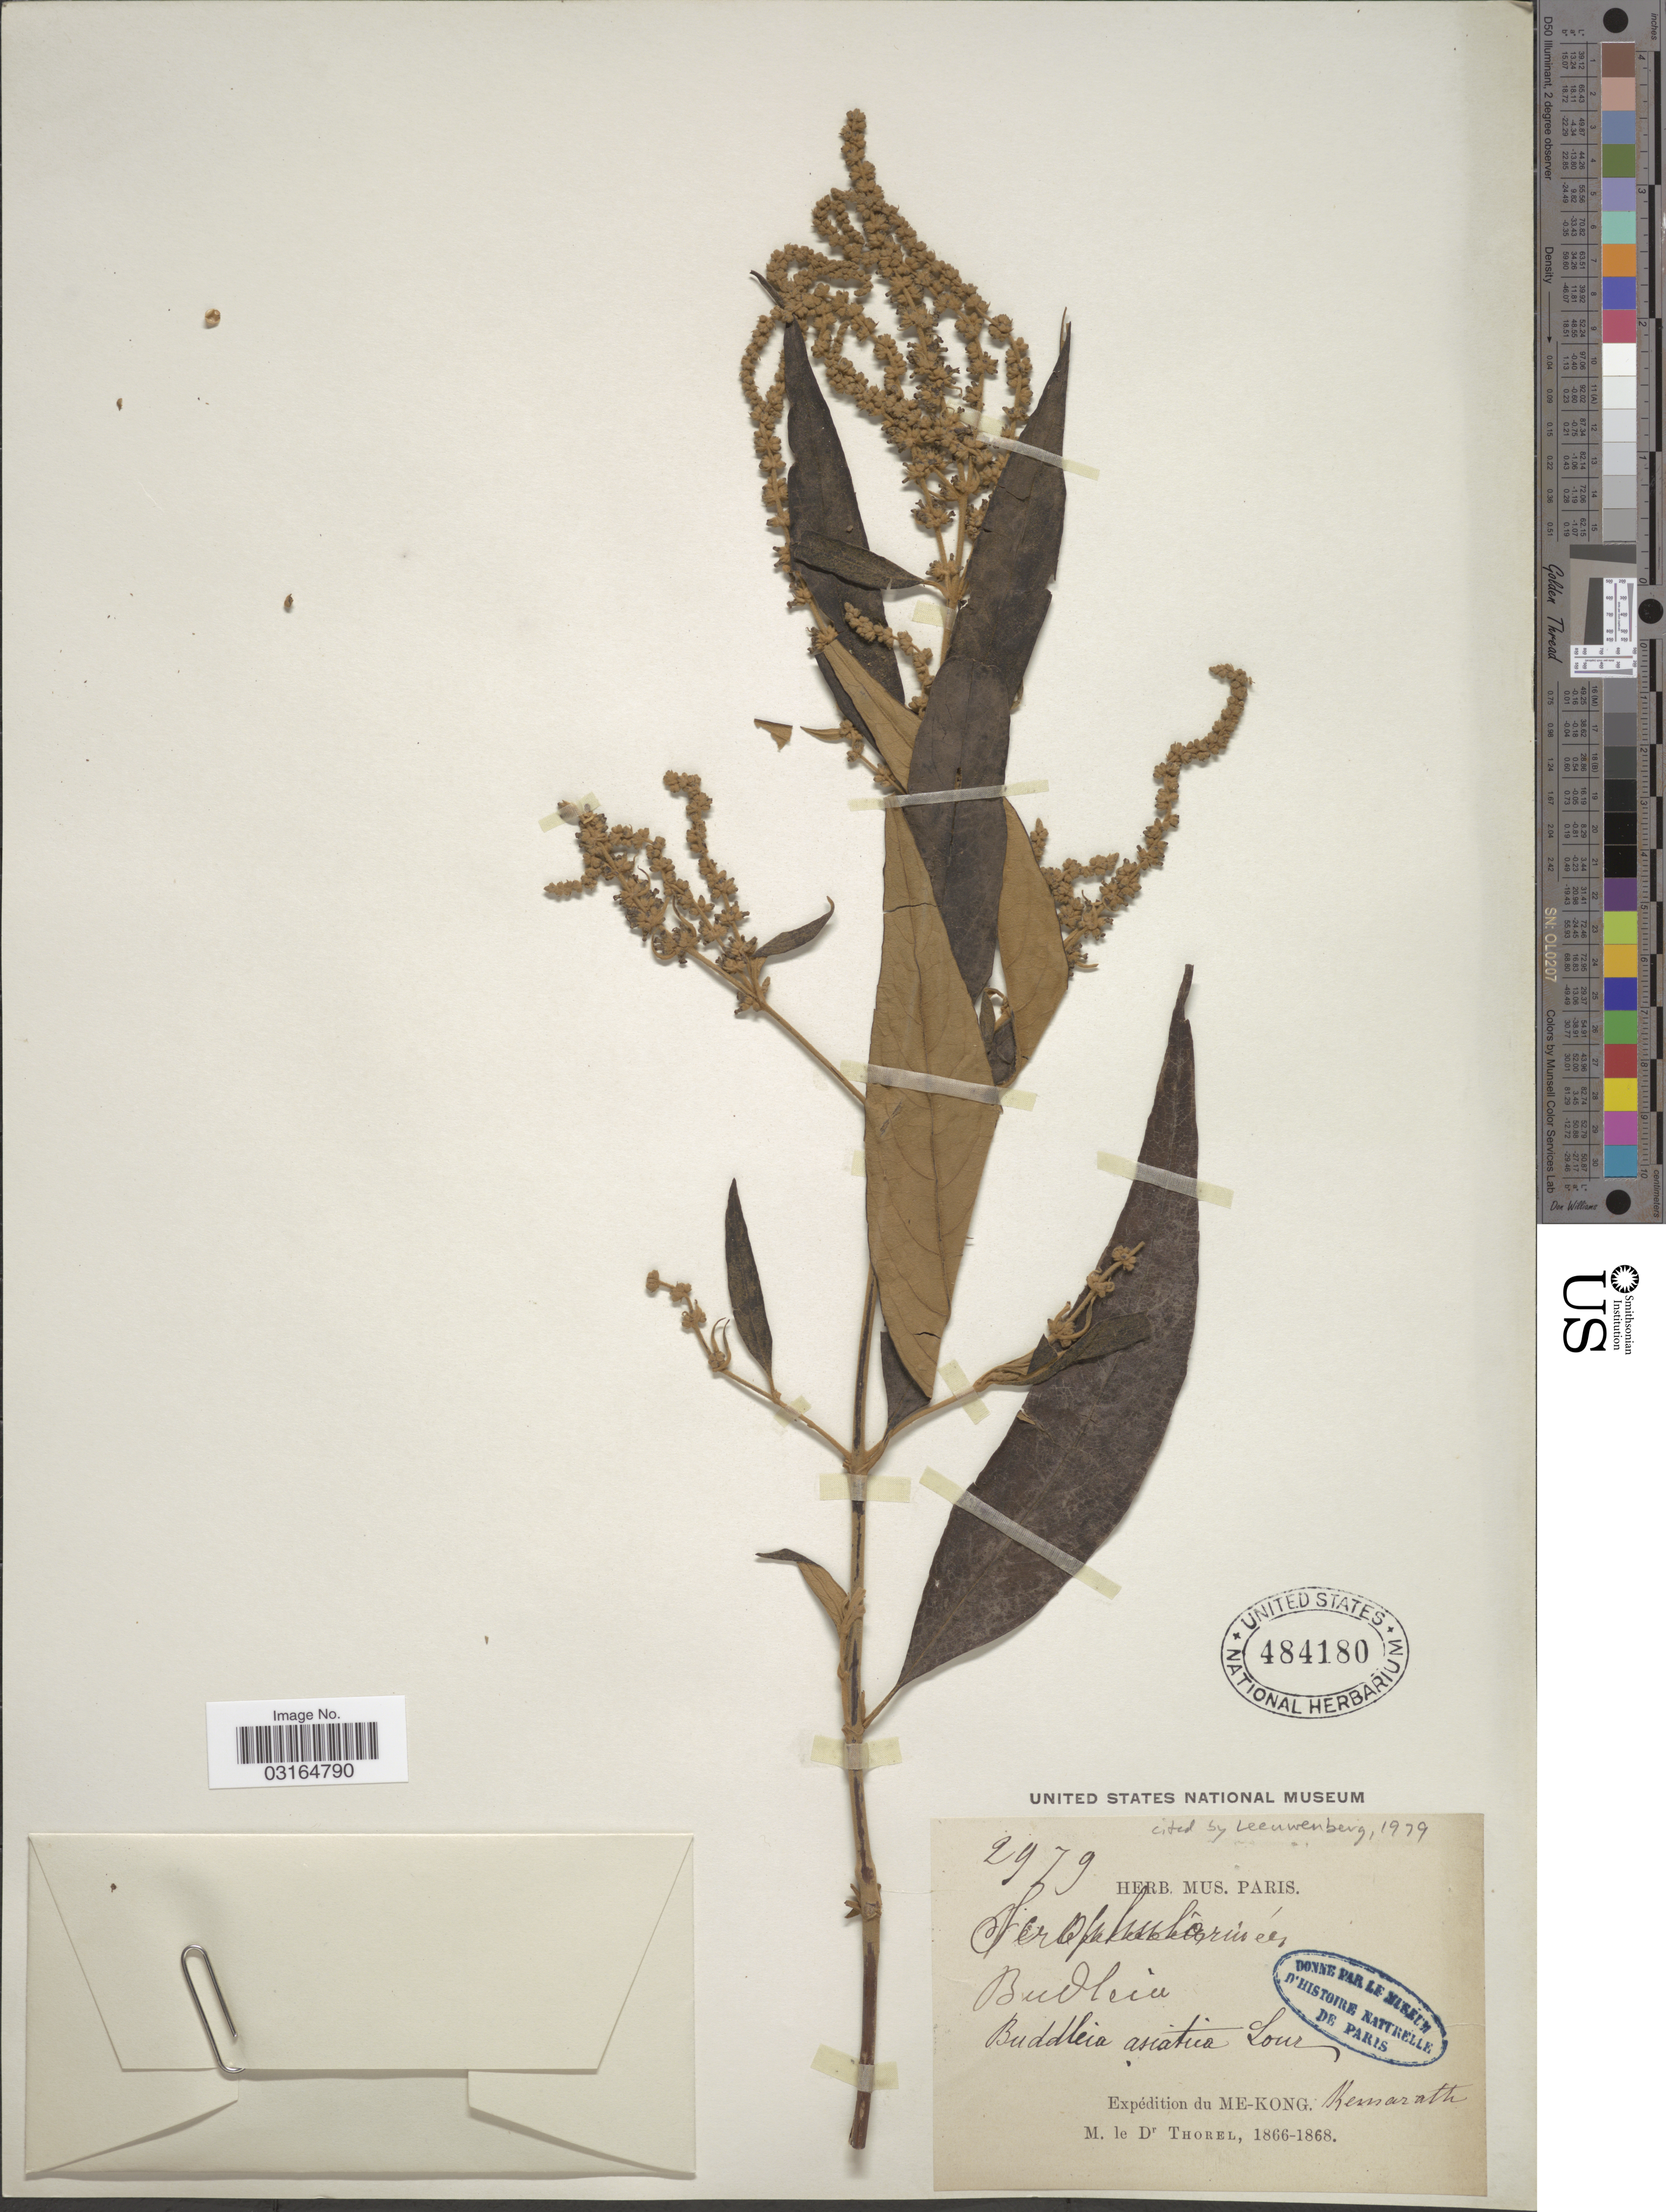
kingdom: Plantae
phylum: Tracheophyta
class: Magnoliopsida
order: Lamiales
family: Scrophulariaceae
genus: Buddleja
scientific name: Buddleja asiatica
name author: Lour.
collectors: M. de Thorel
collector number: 2979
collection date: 1866/1868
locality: Me-Kong. Kemarath.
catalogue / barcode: US 484180